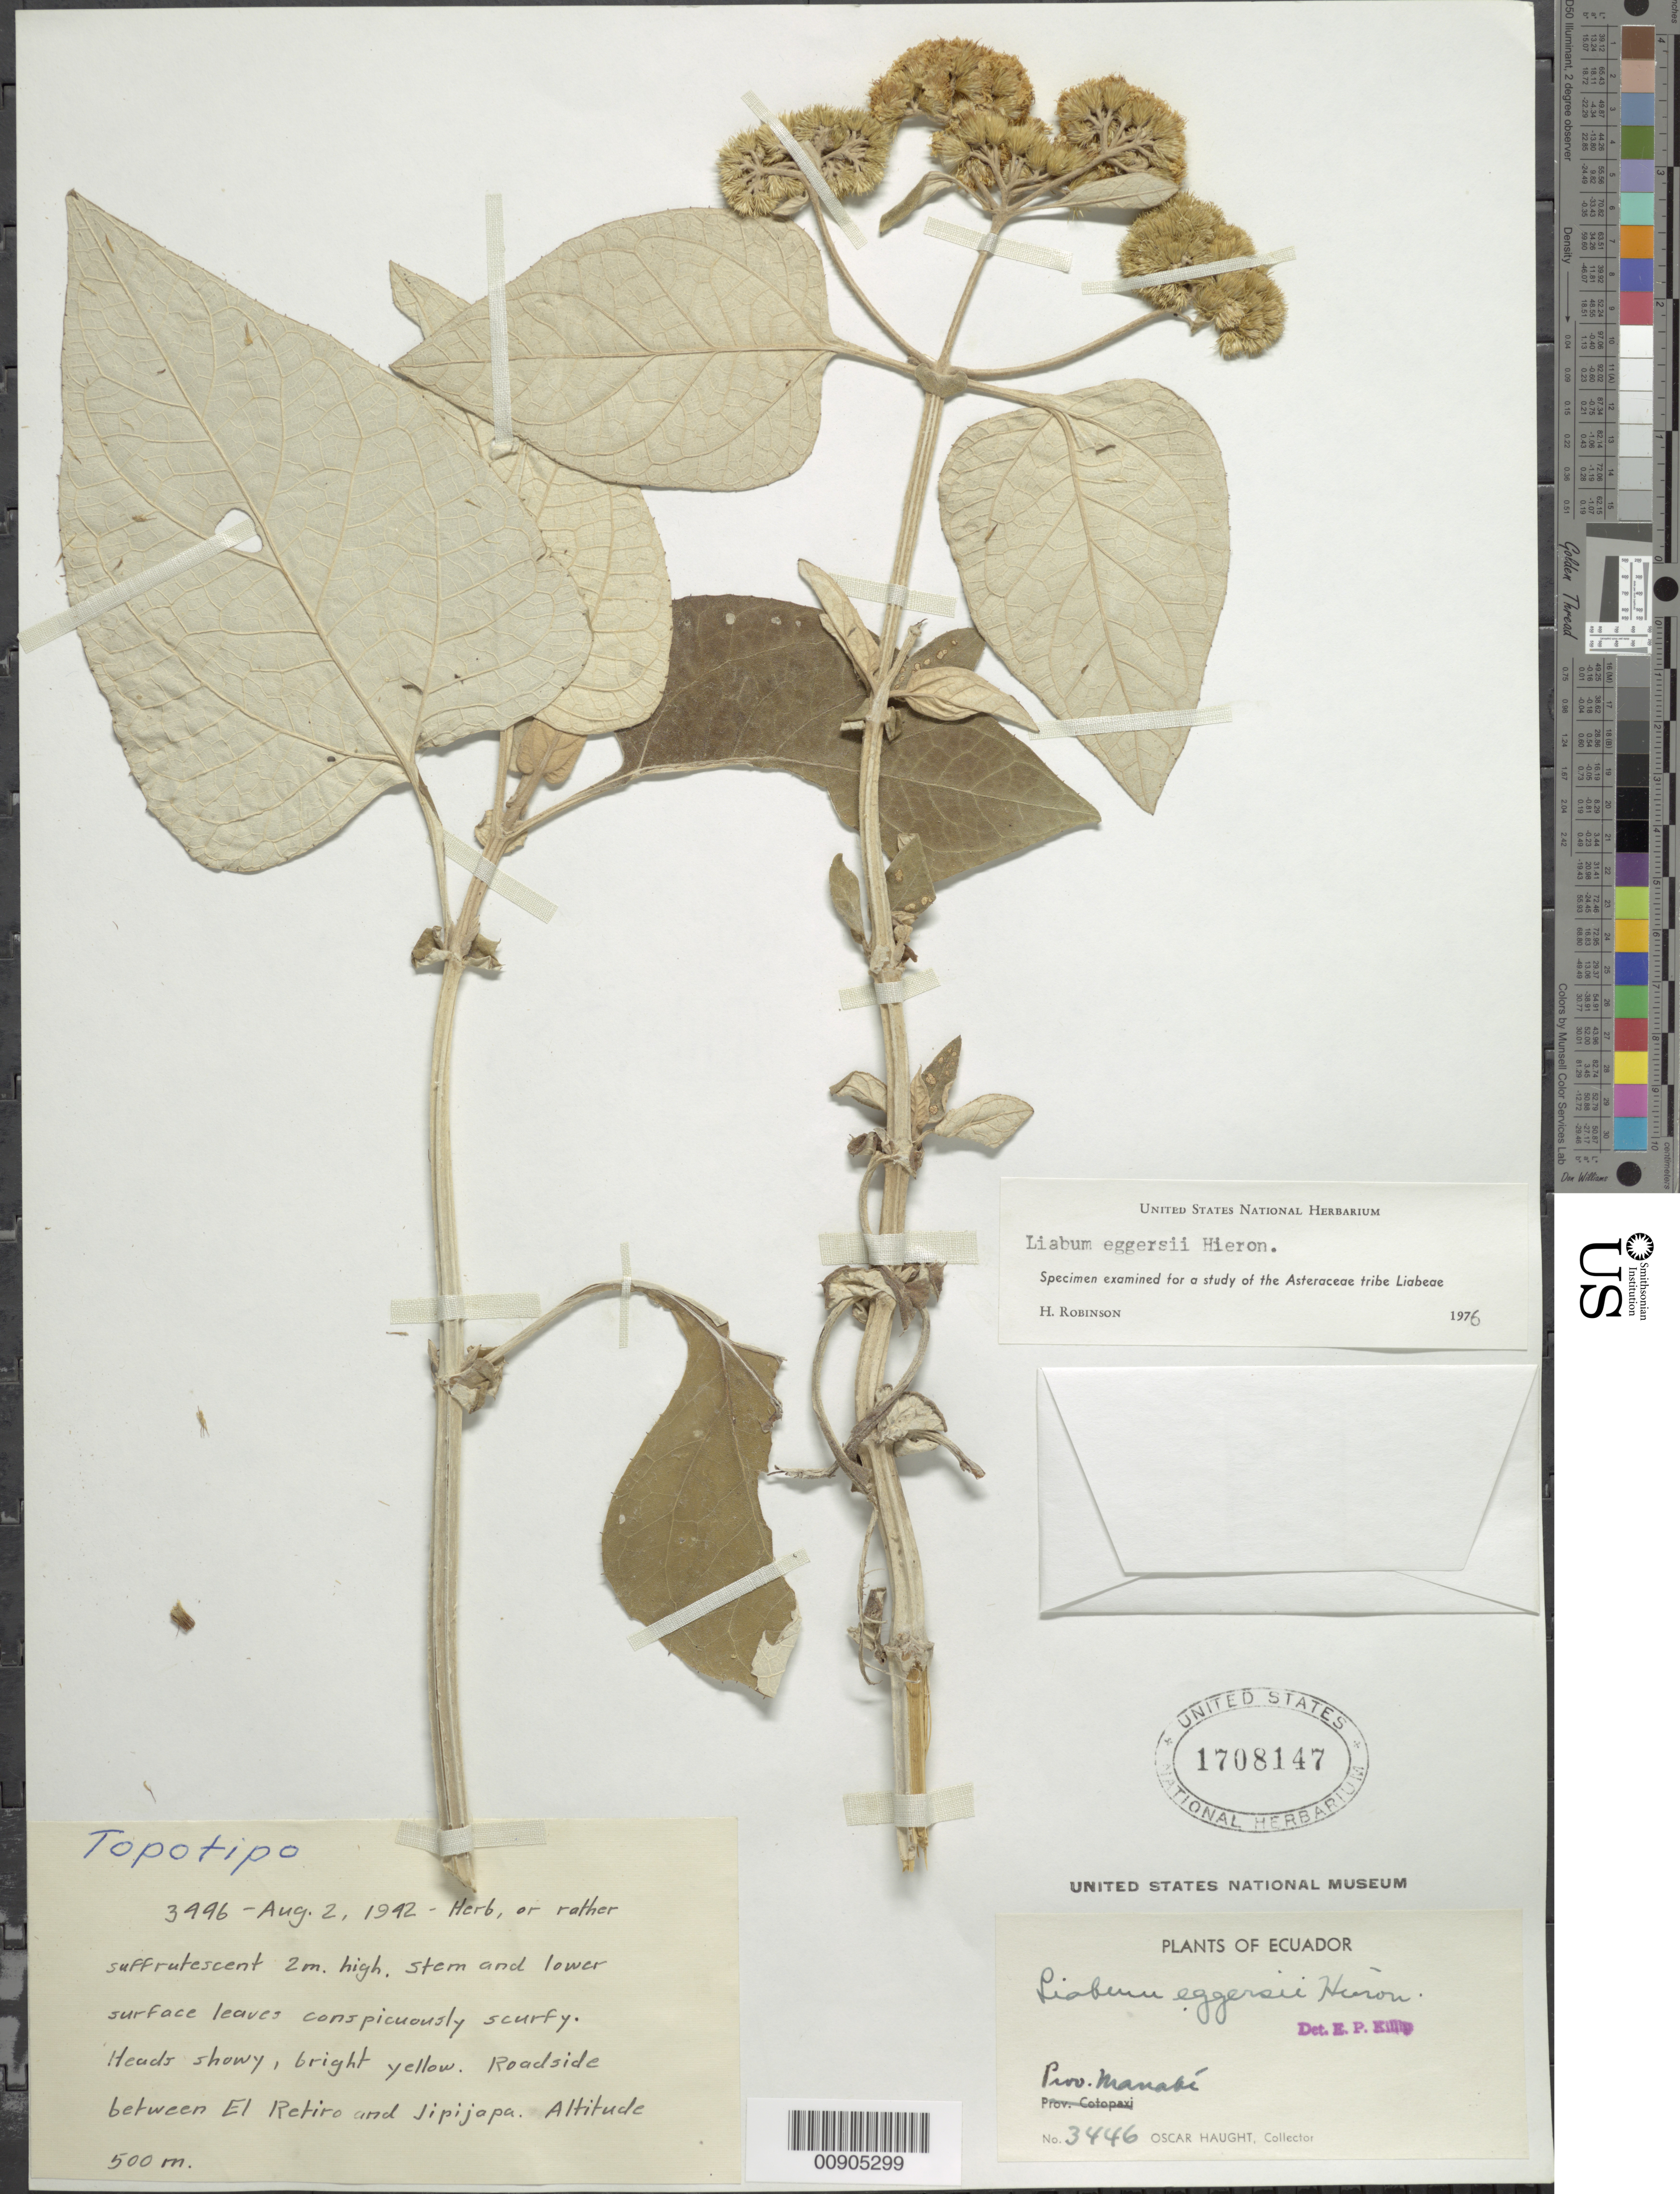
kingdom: Plantae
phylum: Tracheophyta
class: Magnoliopsida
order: Asterales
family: Asteraceae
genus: Liabum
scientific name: Liabum eggersii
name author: Hieron.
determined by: Robinson, Harold E., (US)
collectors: O. Haught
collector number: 3446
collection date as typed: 2 August 1942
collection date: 1942-08-02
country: Ecuador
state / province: Manabí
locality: Prov. Manabí, between El retiro and Jipijopa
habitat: Roadside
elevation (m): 500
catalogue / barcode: US 1708147